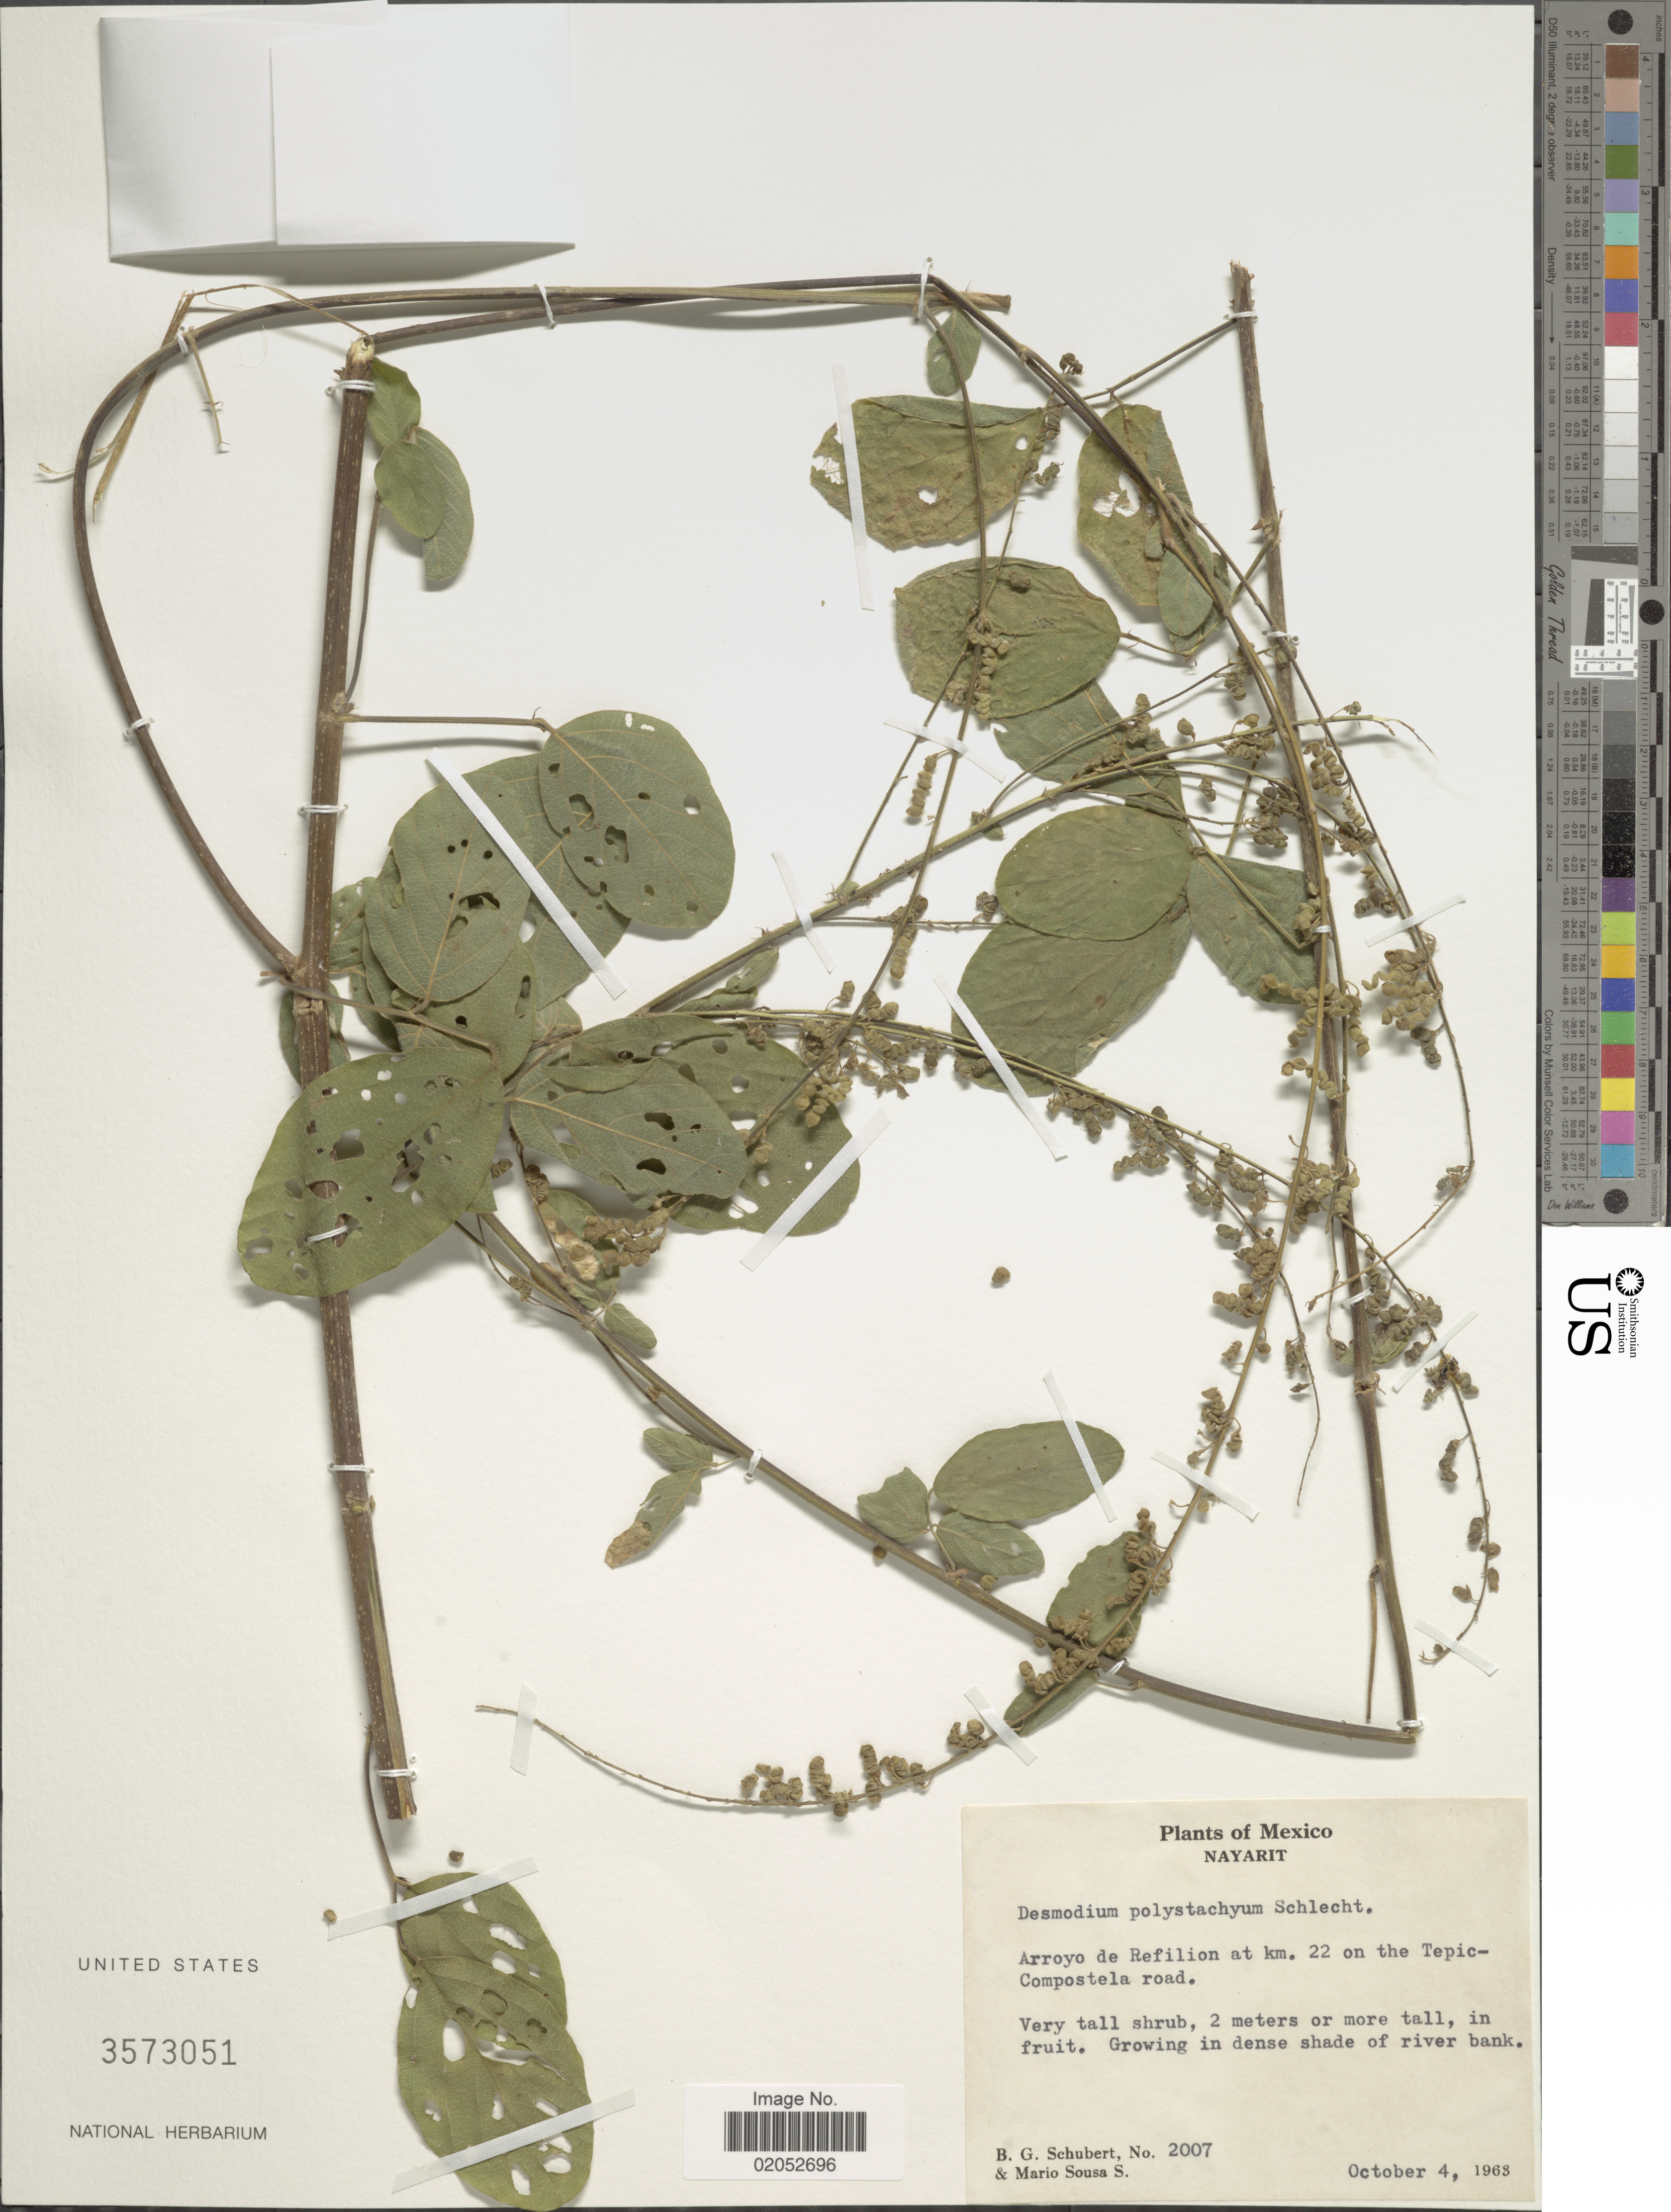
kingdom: Plantae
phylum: Tracheophyta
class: Magnoliopsida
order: Fabales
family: Fabaceae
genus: Desmodium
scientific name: Desmodium polystachyum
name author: Schltdl.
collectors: B. Schubert & M. Sousa S.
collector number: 2007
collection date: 1963-10-04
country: Mexico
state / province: Nayarit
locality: Arroyo de Refilion at km. 22 on the Tepic-Compostela road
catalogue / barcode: US 3573051